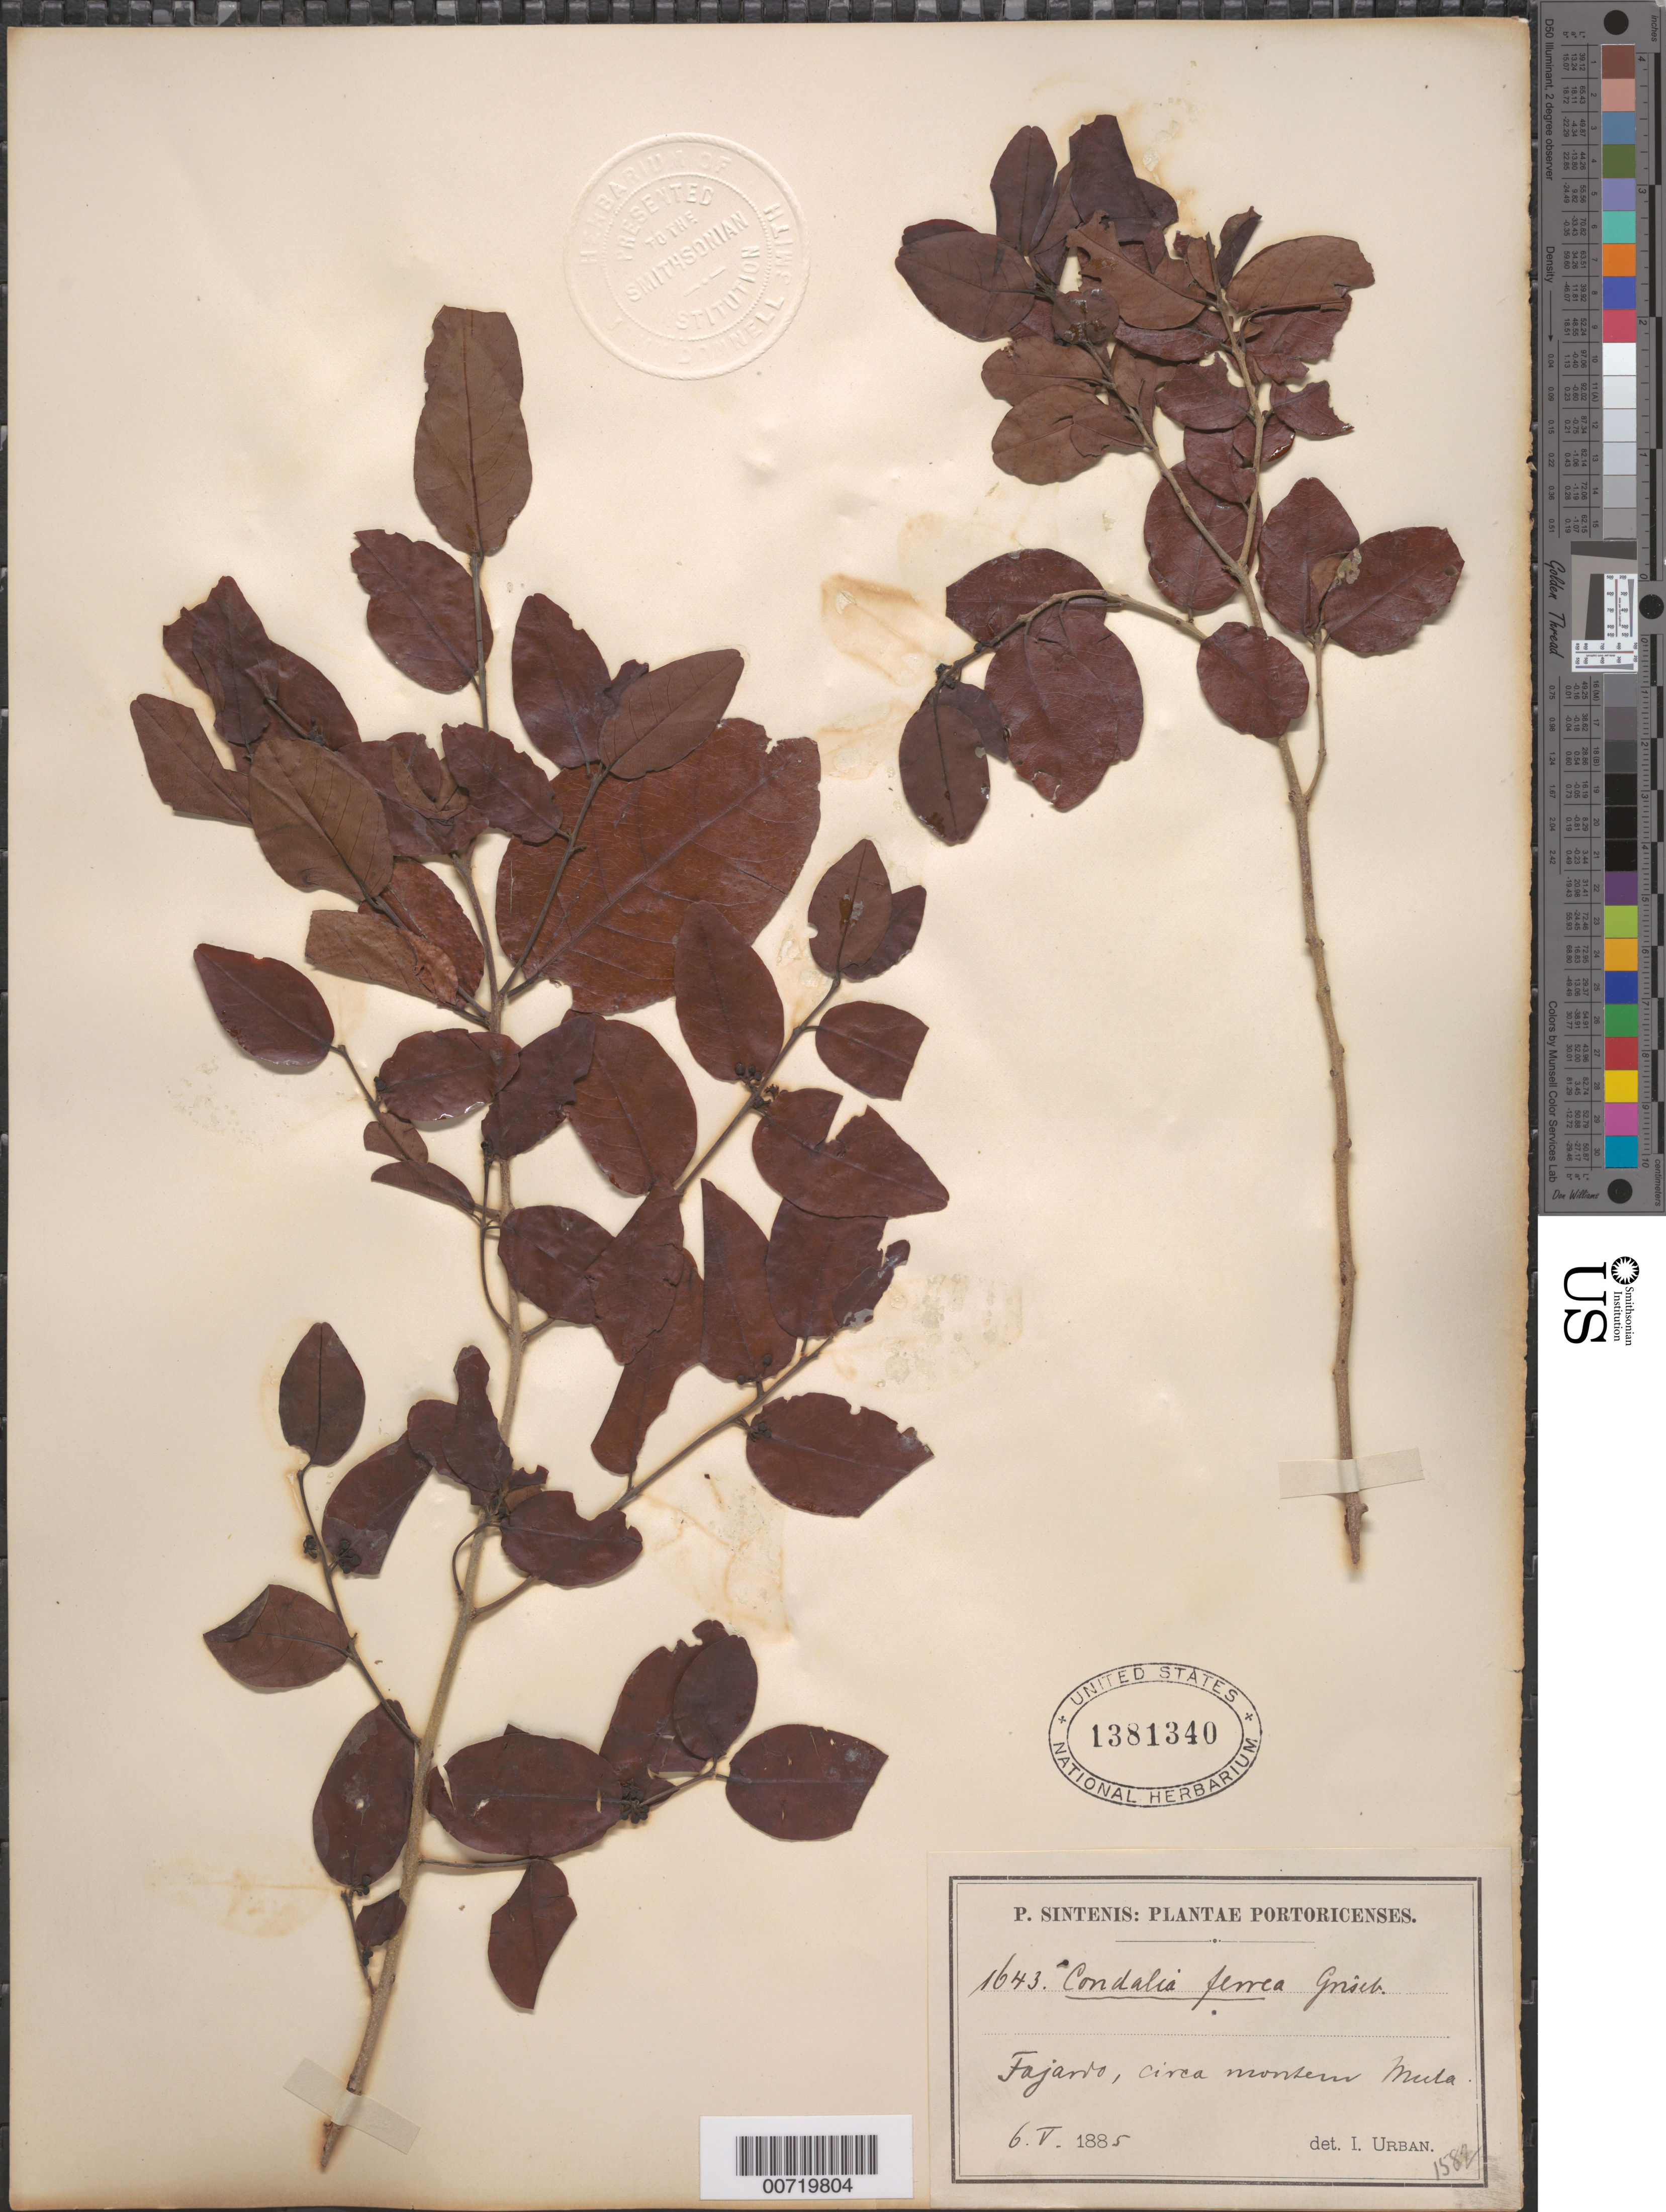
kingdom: Plantae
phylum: Tracheophyta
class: Magnoliopsida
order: Rosales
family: Rhamnaceae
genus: Krugiodendron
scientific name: Krugiodendron ferreum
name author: (Vahl) Urb.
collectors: P. Sintenis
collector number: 1643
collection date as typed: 06 May 1885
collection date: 1885-05-06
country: Puerto Rico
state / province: Fajardo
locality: Fajardo, circa Montem Mula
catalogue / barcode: US 1381340